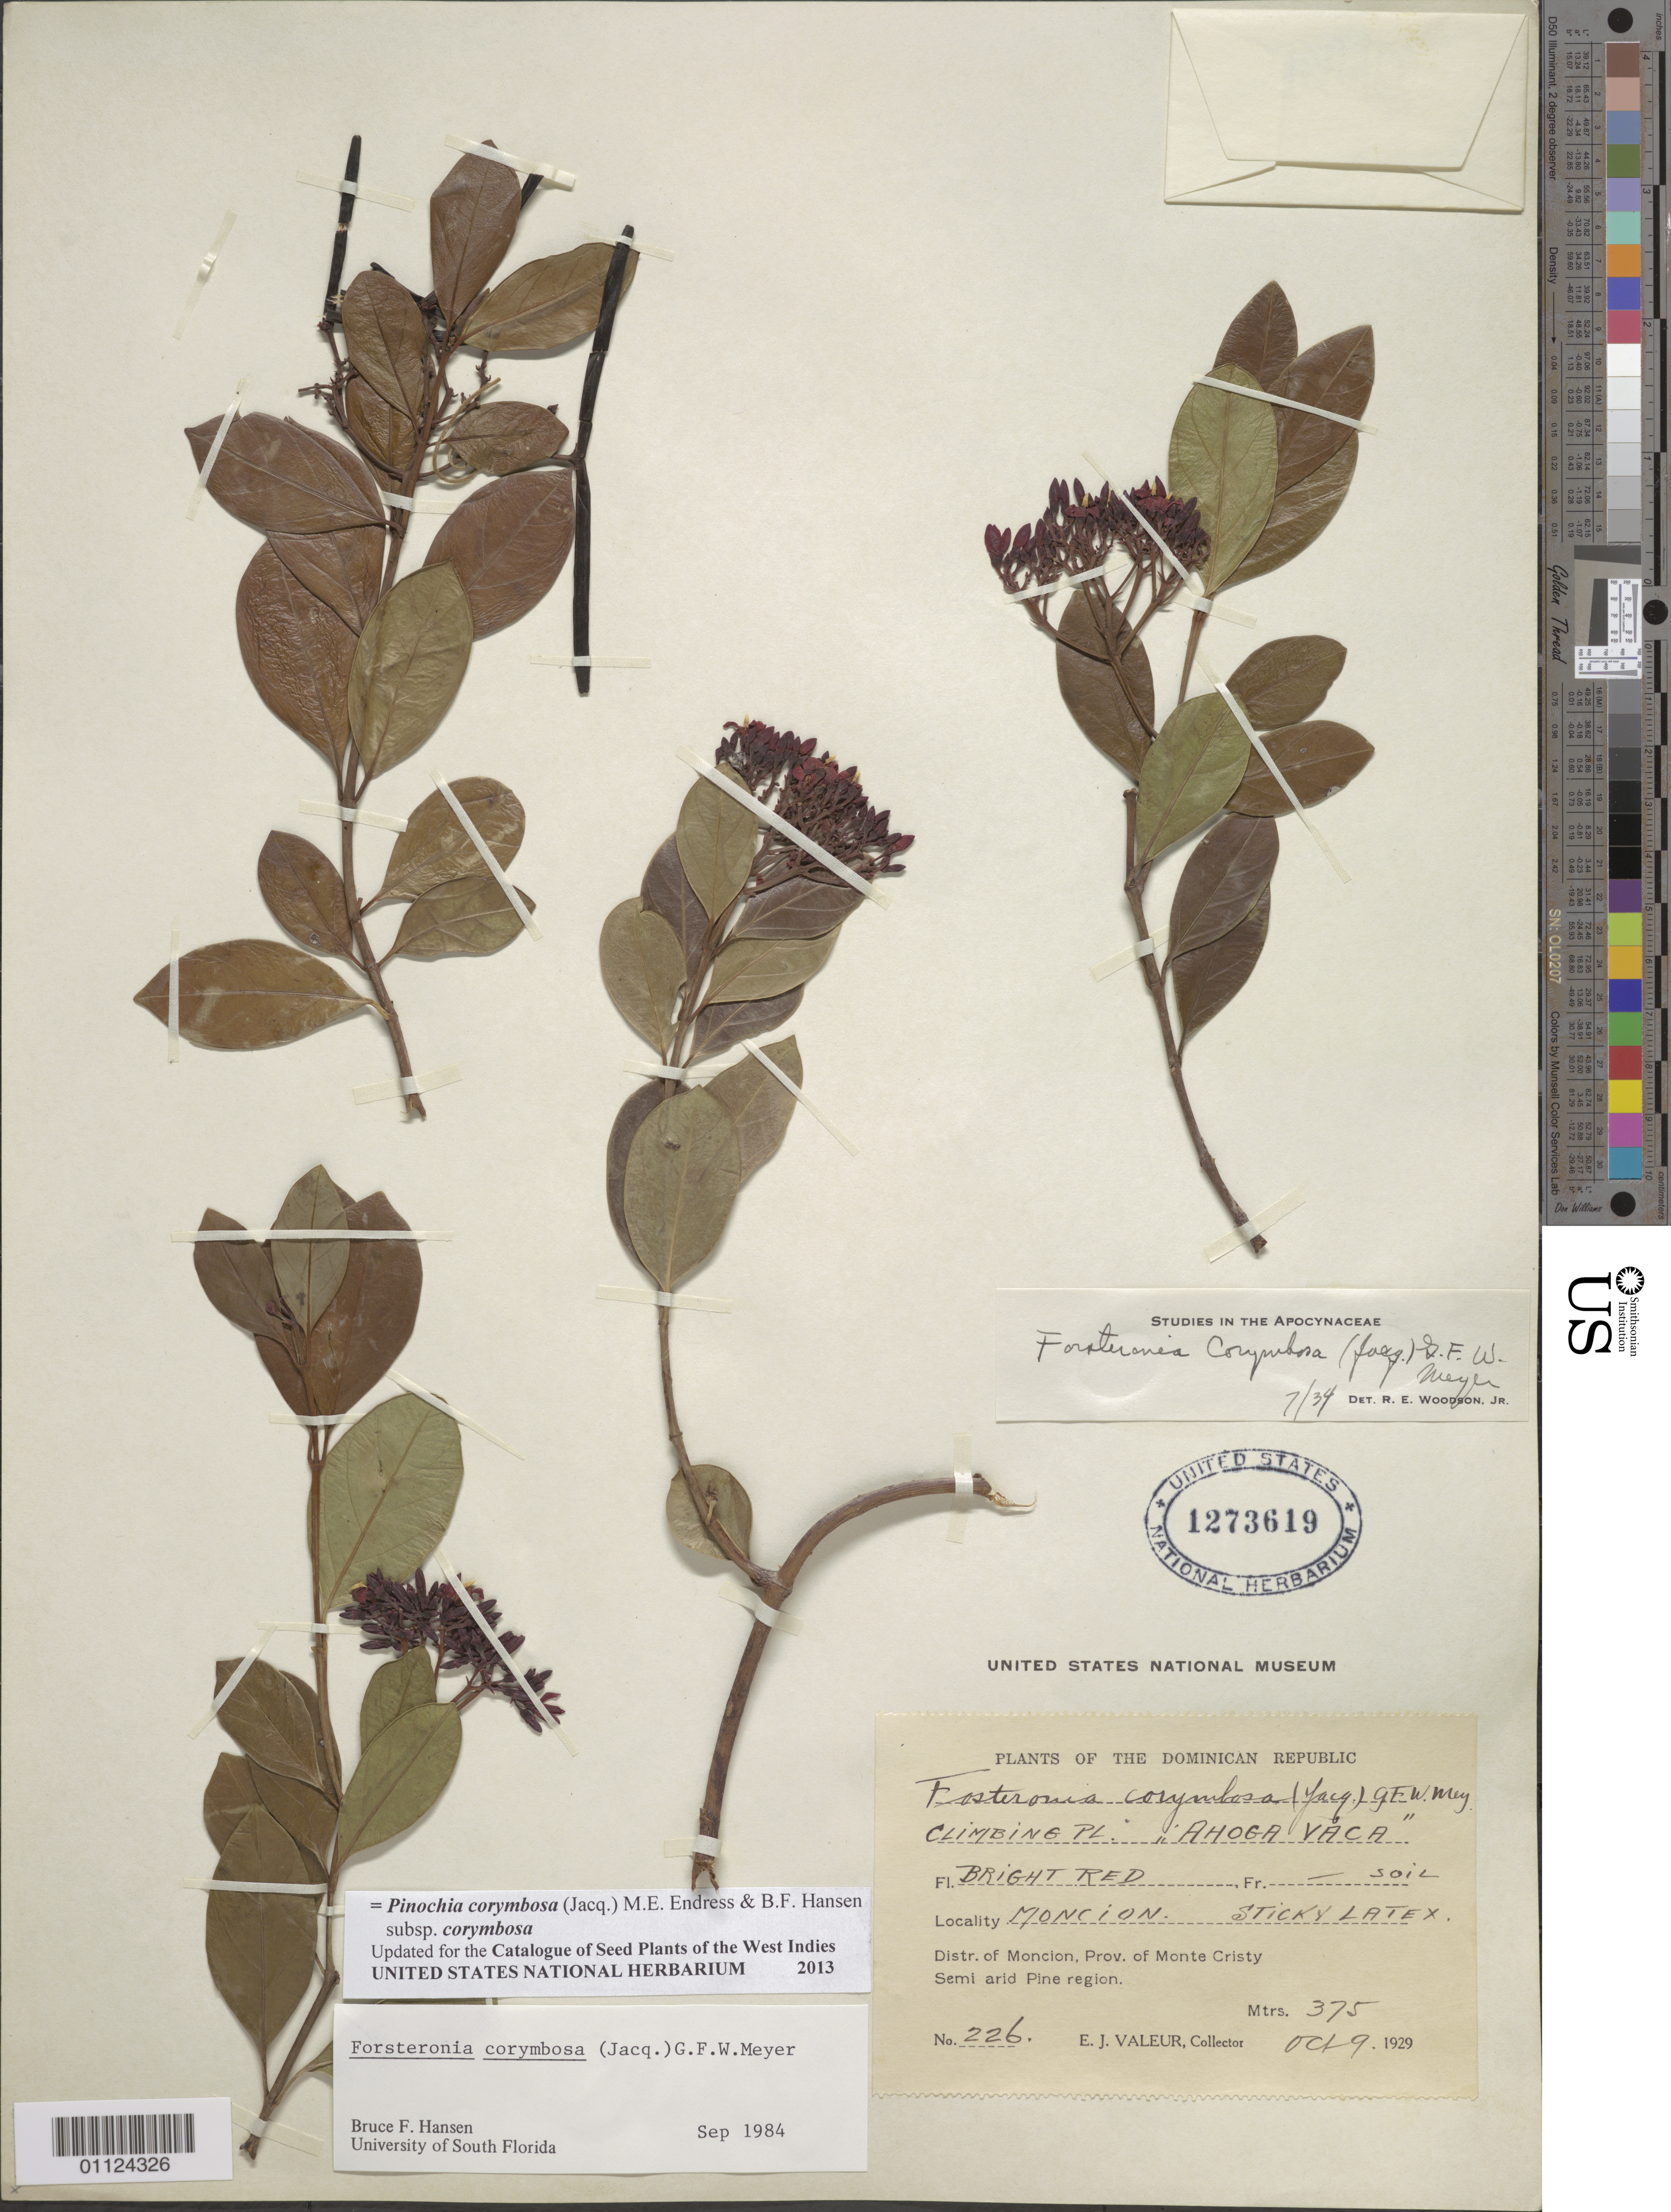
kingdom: Plantae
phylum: Tracheophyta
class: Magnoliopsida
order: Gentianales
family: Apocynaceae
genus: Pinochia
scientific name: Pinochia corymbosa subsp. corymbosa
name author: (Jacq.) M.E. Endress & B.F. Hansen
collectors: E. Valeur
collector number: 226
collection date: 1929-10-09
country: Dominican Republic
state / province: Monte Cristi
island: Hispaniola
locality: Distr. Moncion; Moncion.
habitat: Semi-arid Pine region. Soil.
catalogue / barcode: US 1273619